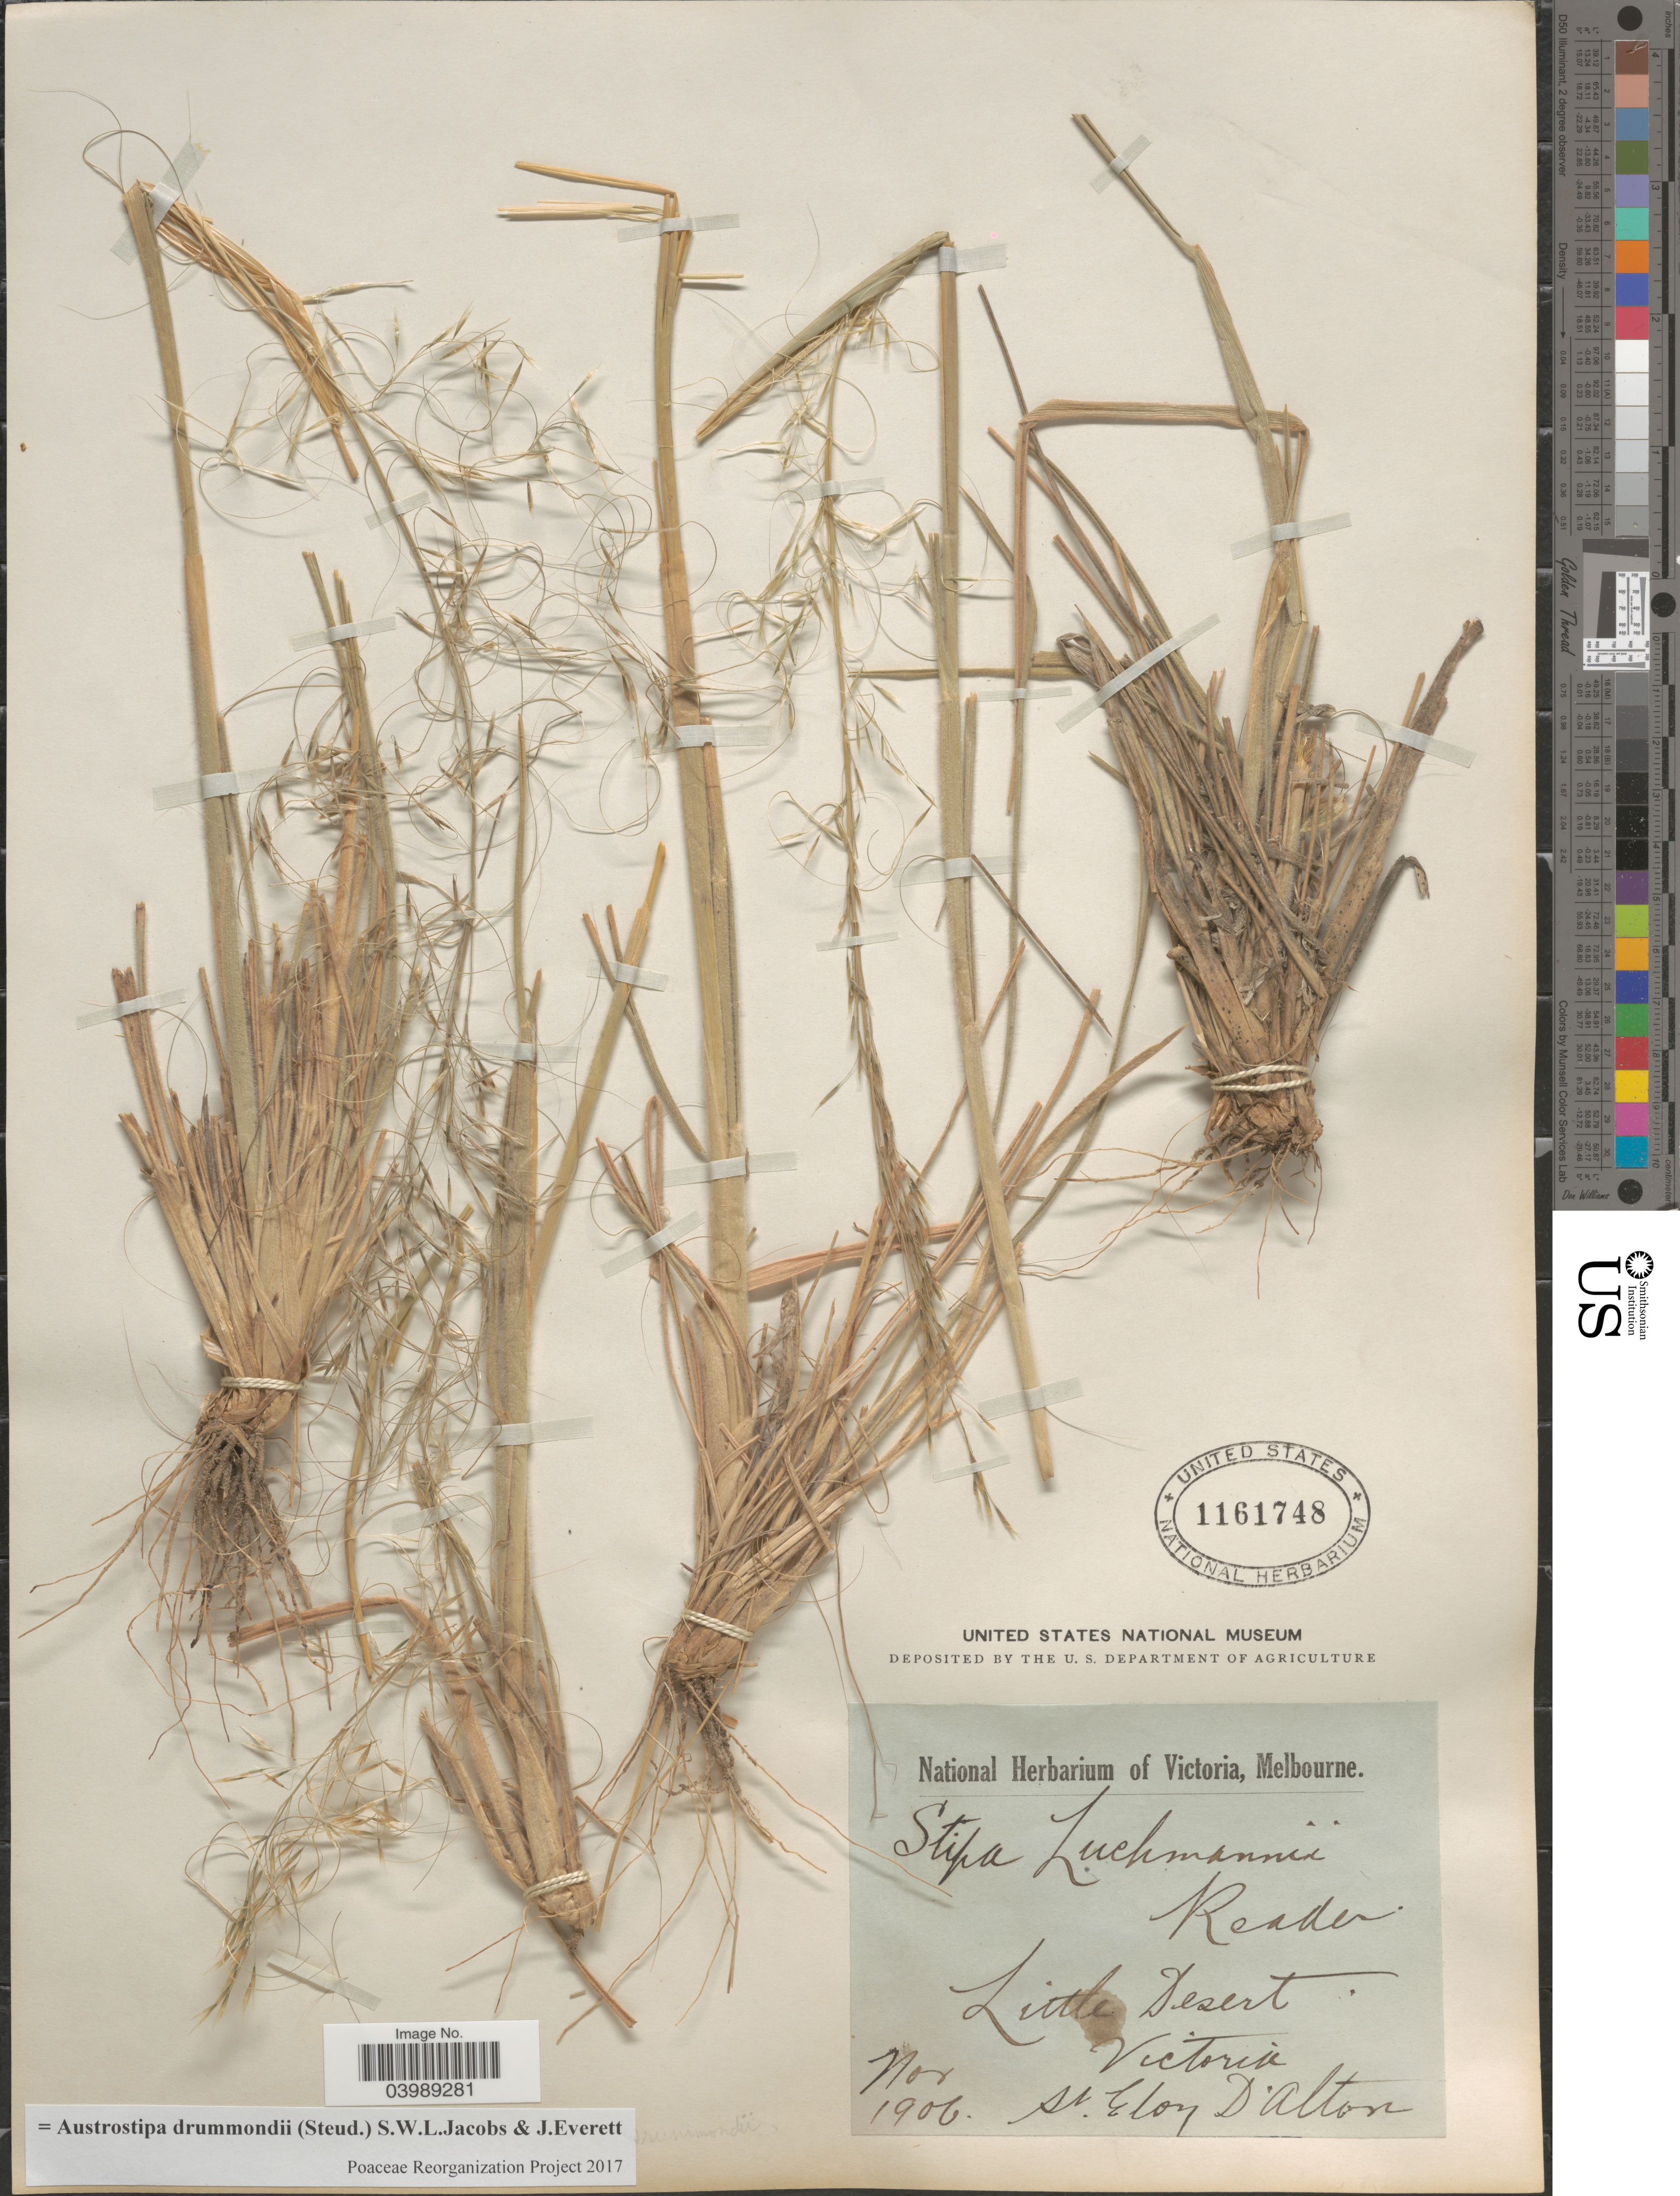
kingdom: Plantae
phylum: Tracheophyta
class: Liliopsida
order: Poales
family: Poaceae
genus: Austrostipa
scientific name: Austrostipa drummondii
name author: (Steud.) S.W.L. Jacobs & J. Everett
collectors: S. D'Alton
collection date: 1906-11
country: Australia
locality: Little Desert. Victoria.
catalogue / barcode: US 1161748